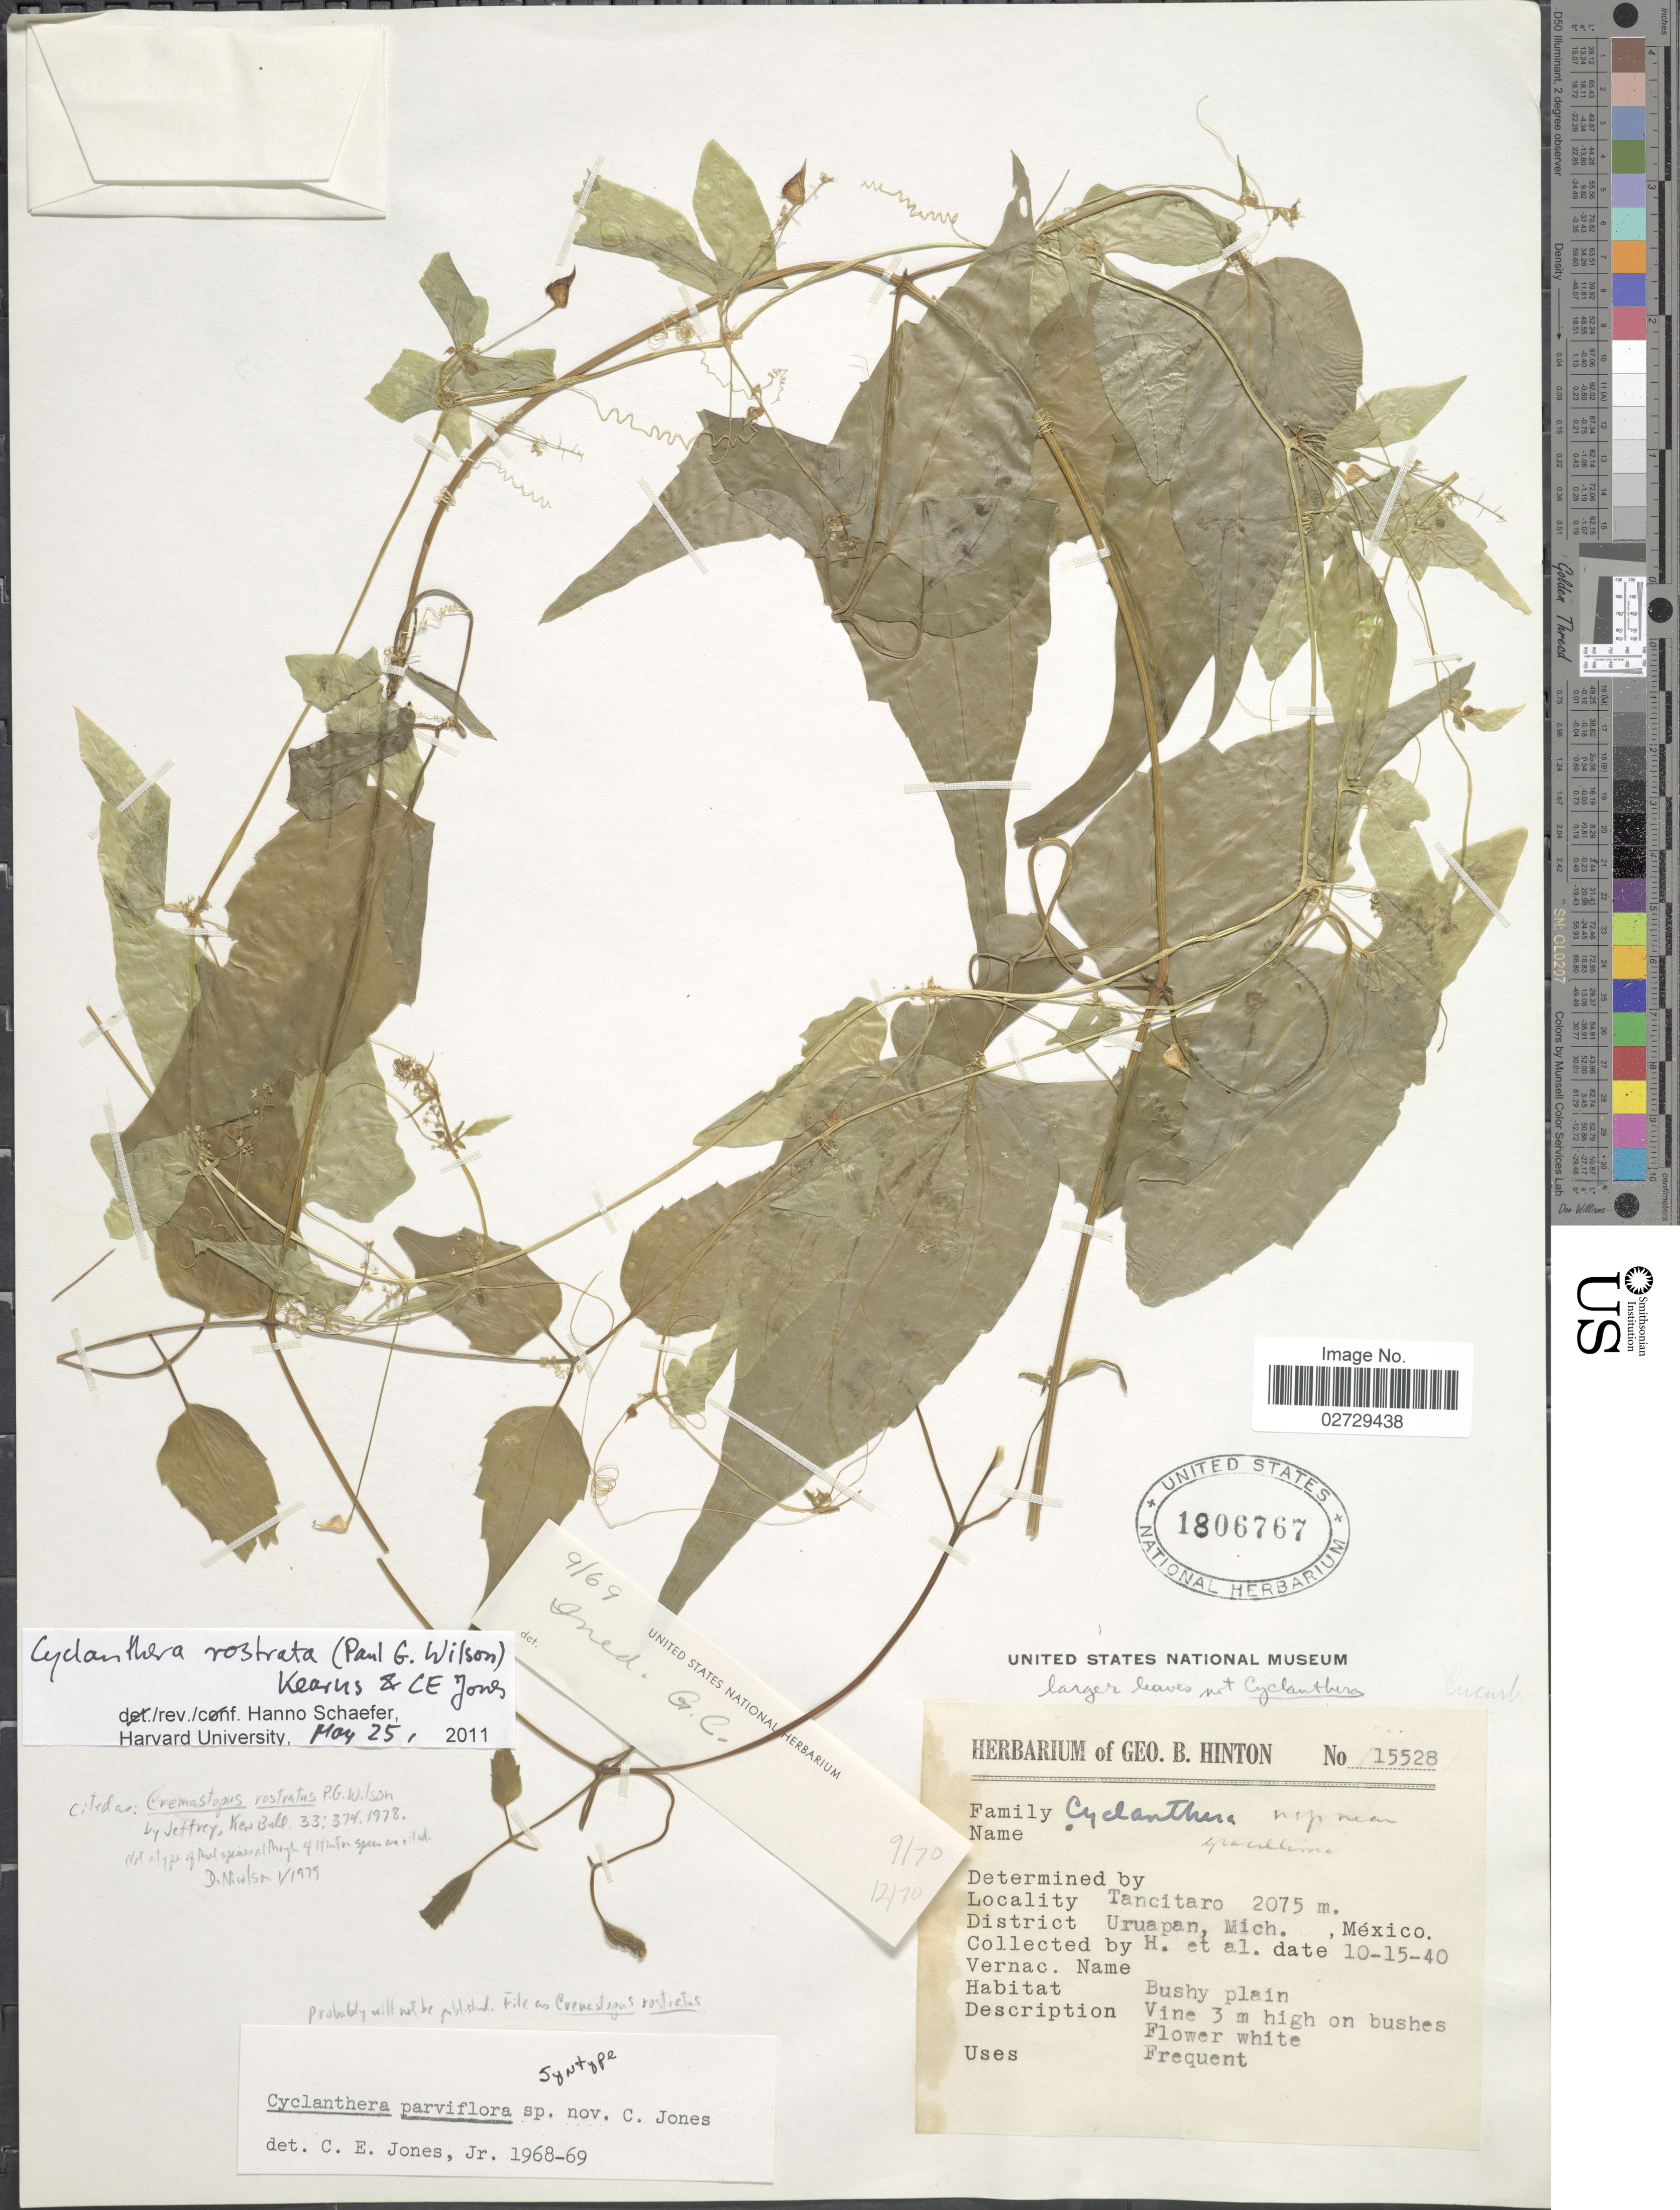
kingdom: Plantae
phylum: Tracheophyta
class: Magnoliopsida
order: Cucurbitales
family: Cucurbitaceae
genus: Cyclanthera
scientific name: Cyclanthera rostrata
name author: (Paul G. Wilson) Kearns & C.E. Jones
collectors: G. B. Hinton & et al.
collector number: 15528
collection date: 1940-10-15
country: Mexico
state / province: Michoacán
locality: Tancitaro. District: Uruapan.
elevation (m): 2075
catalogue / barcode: US 1806767